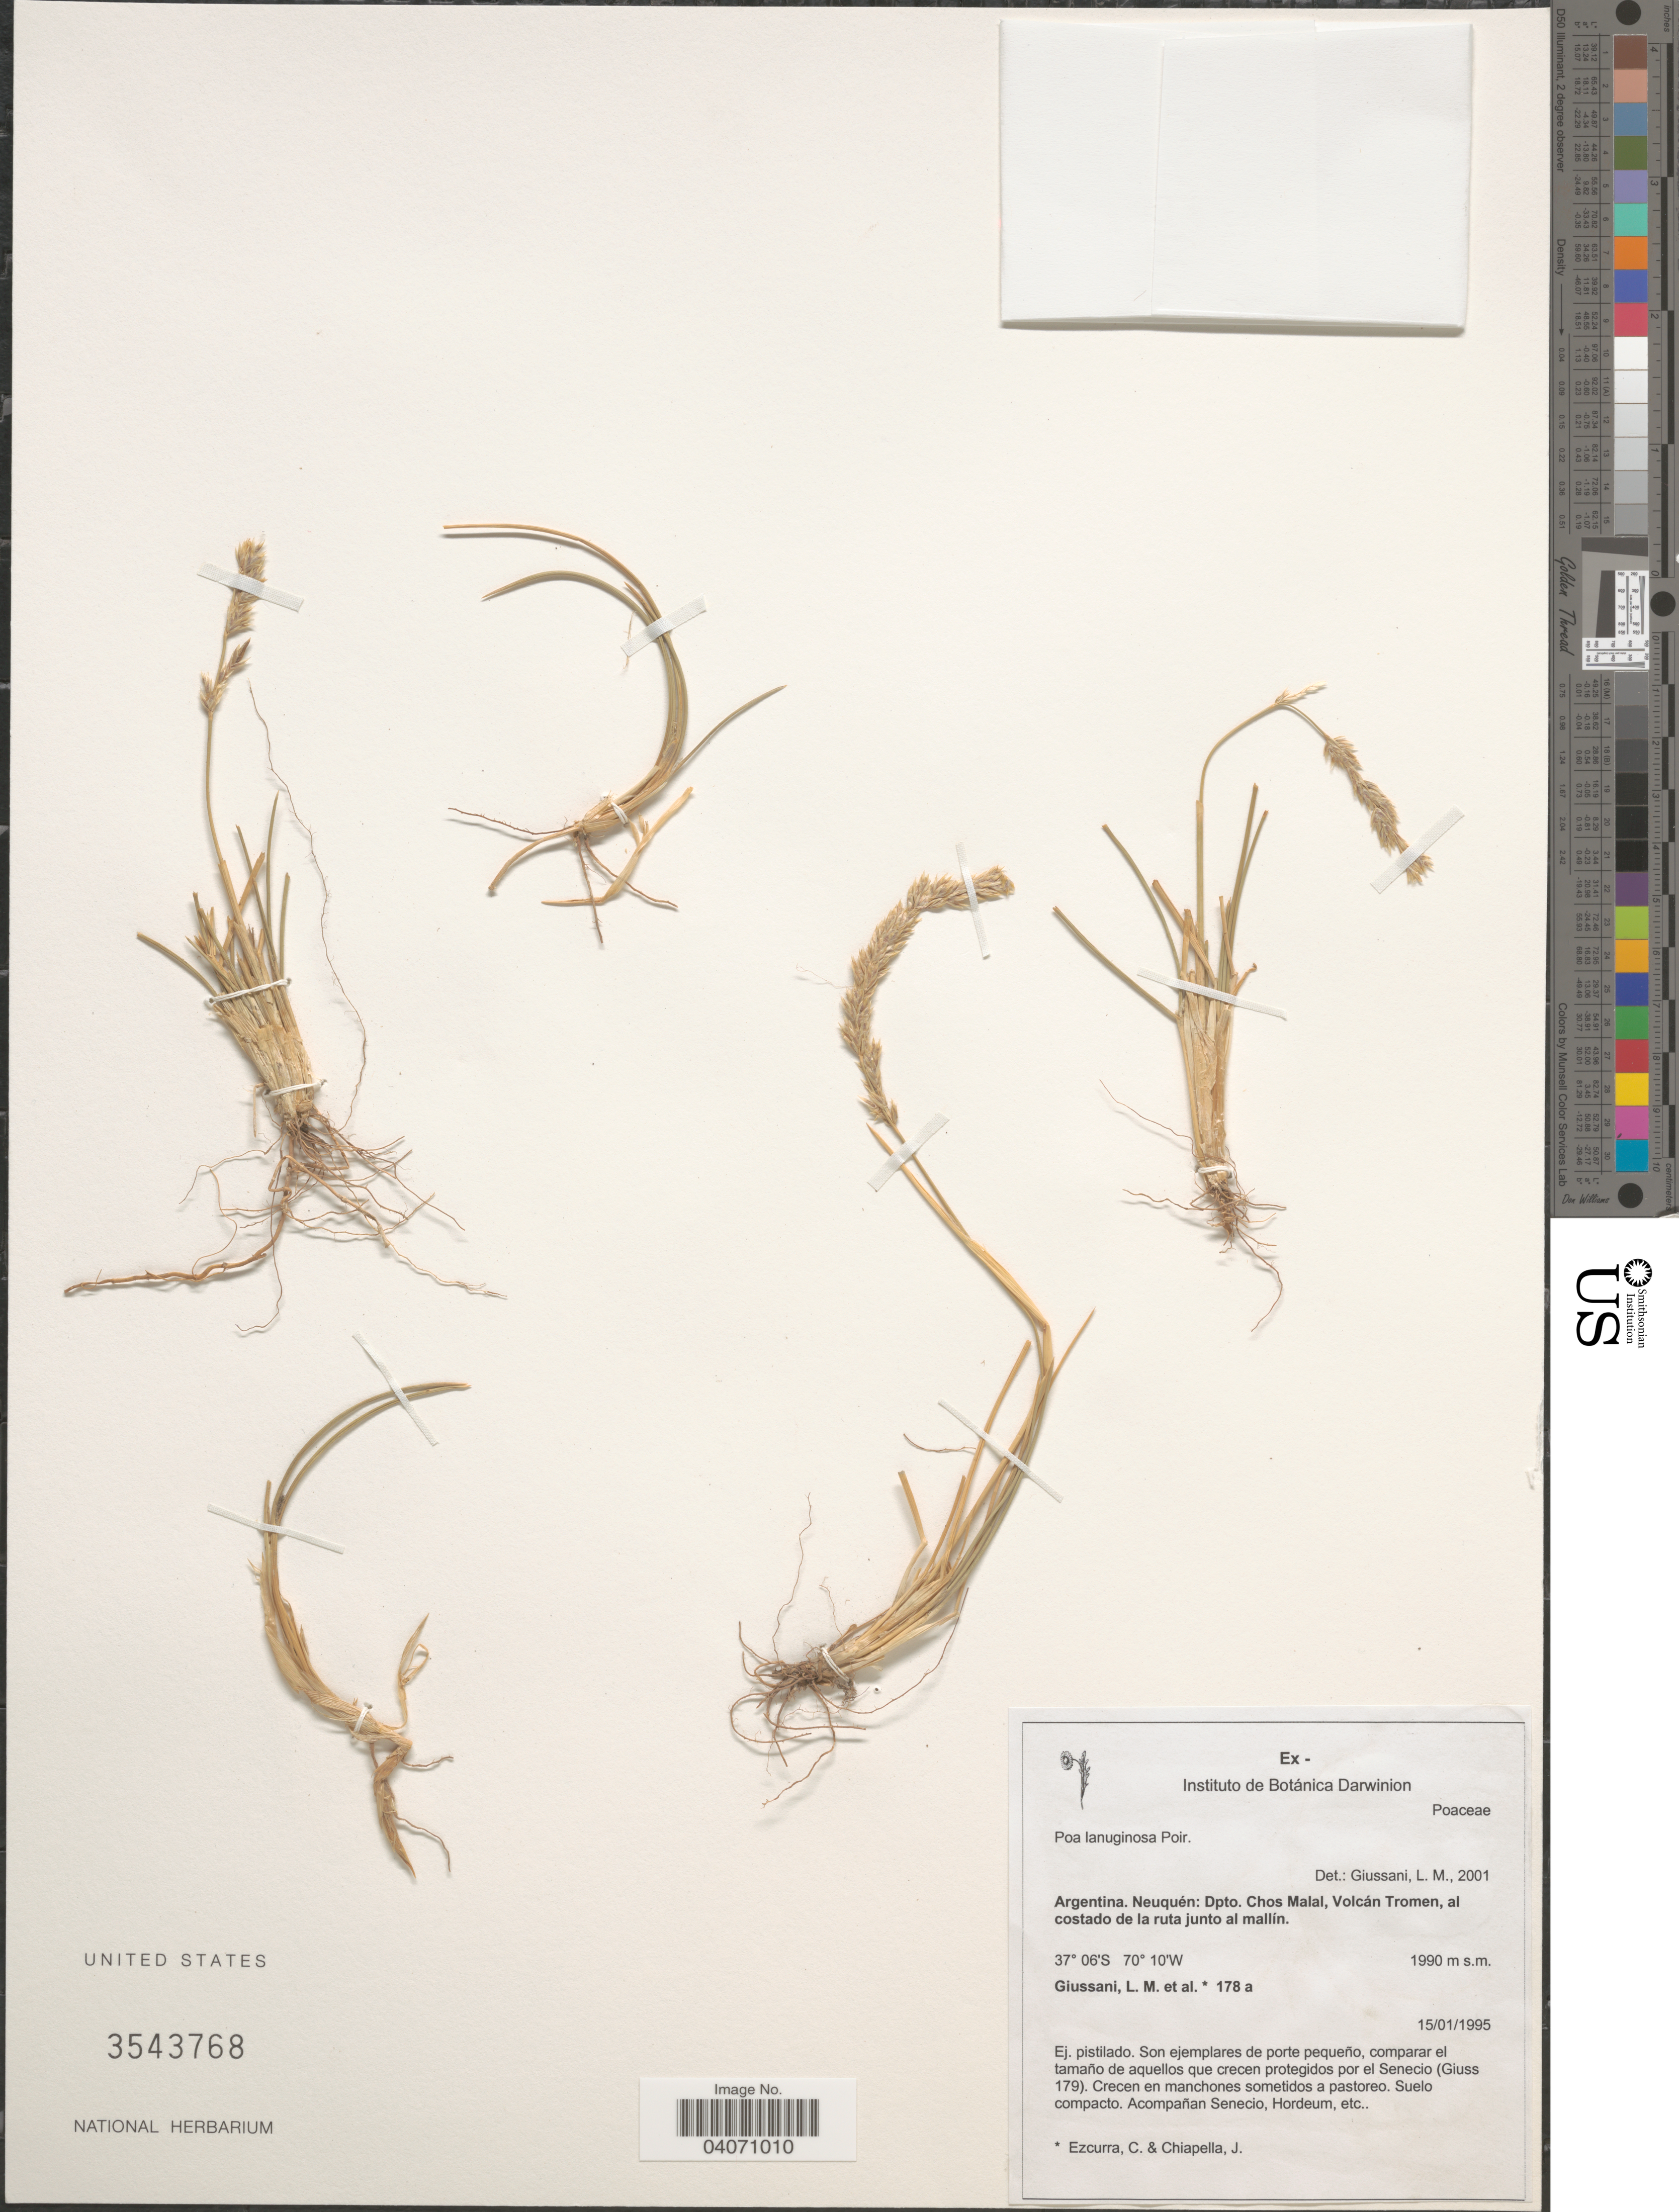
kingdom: Plantae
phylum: Tracheophyta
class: Liliopsida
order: Poales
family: Poaceae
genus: Poa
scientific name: Poa lanuginosa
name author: Poir.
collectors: L. Giussani, C. Ezcurra & J. Chiapella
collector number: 178a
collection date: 1995-01-15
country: Argentina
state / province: Neuquen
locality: Dpto. Chos Malal, Volcán Tromen, al costado de la ruta junto al mallín.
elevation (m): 1990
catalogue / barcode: US 3543768